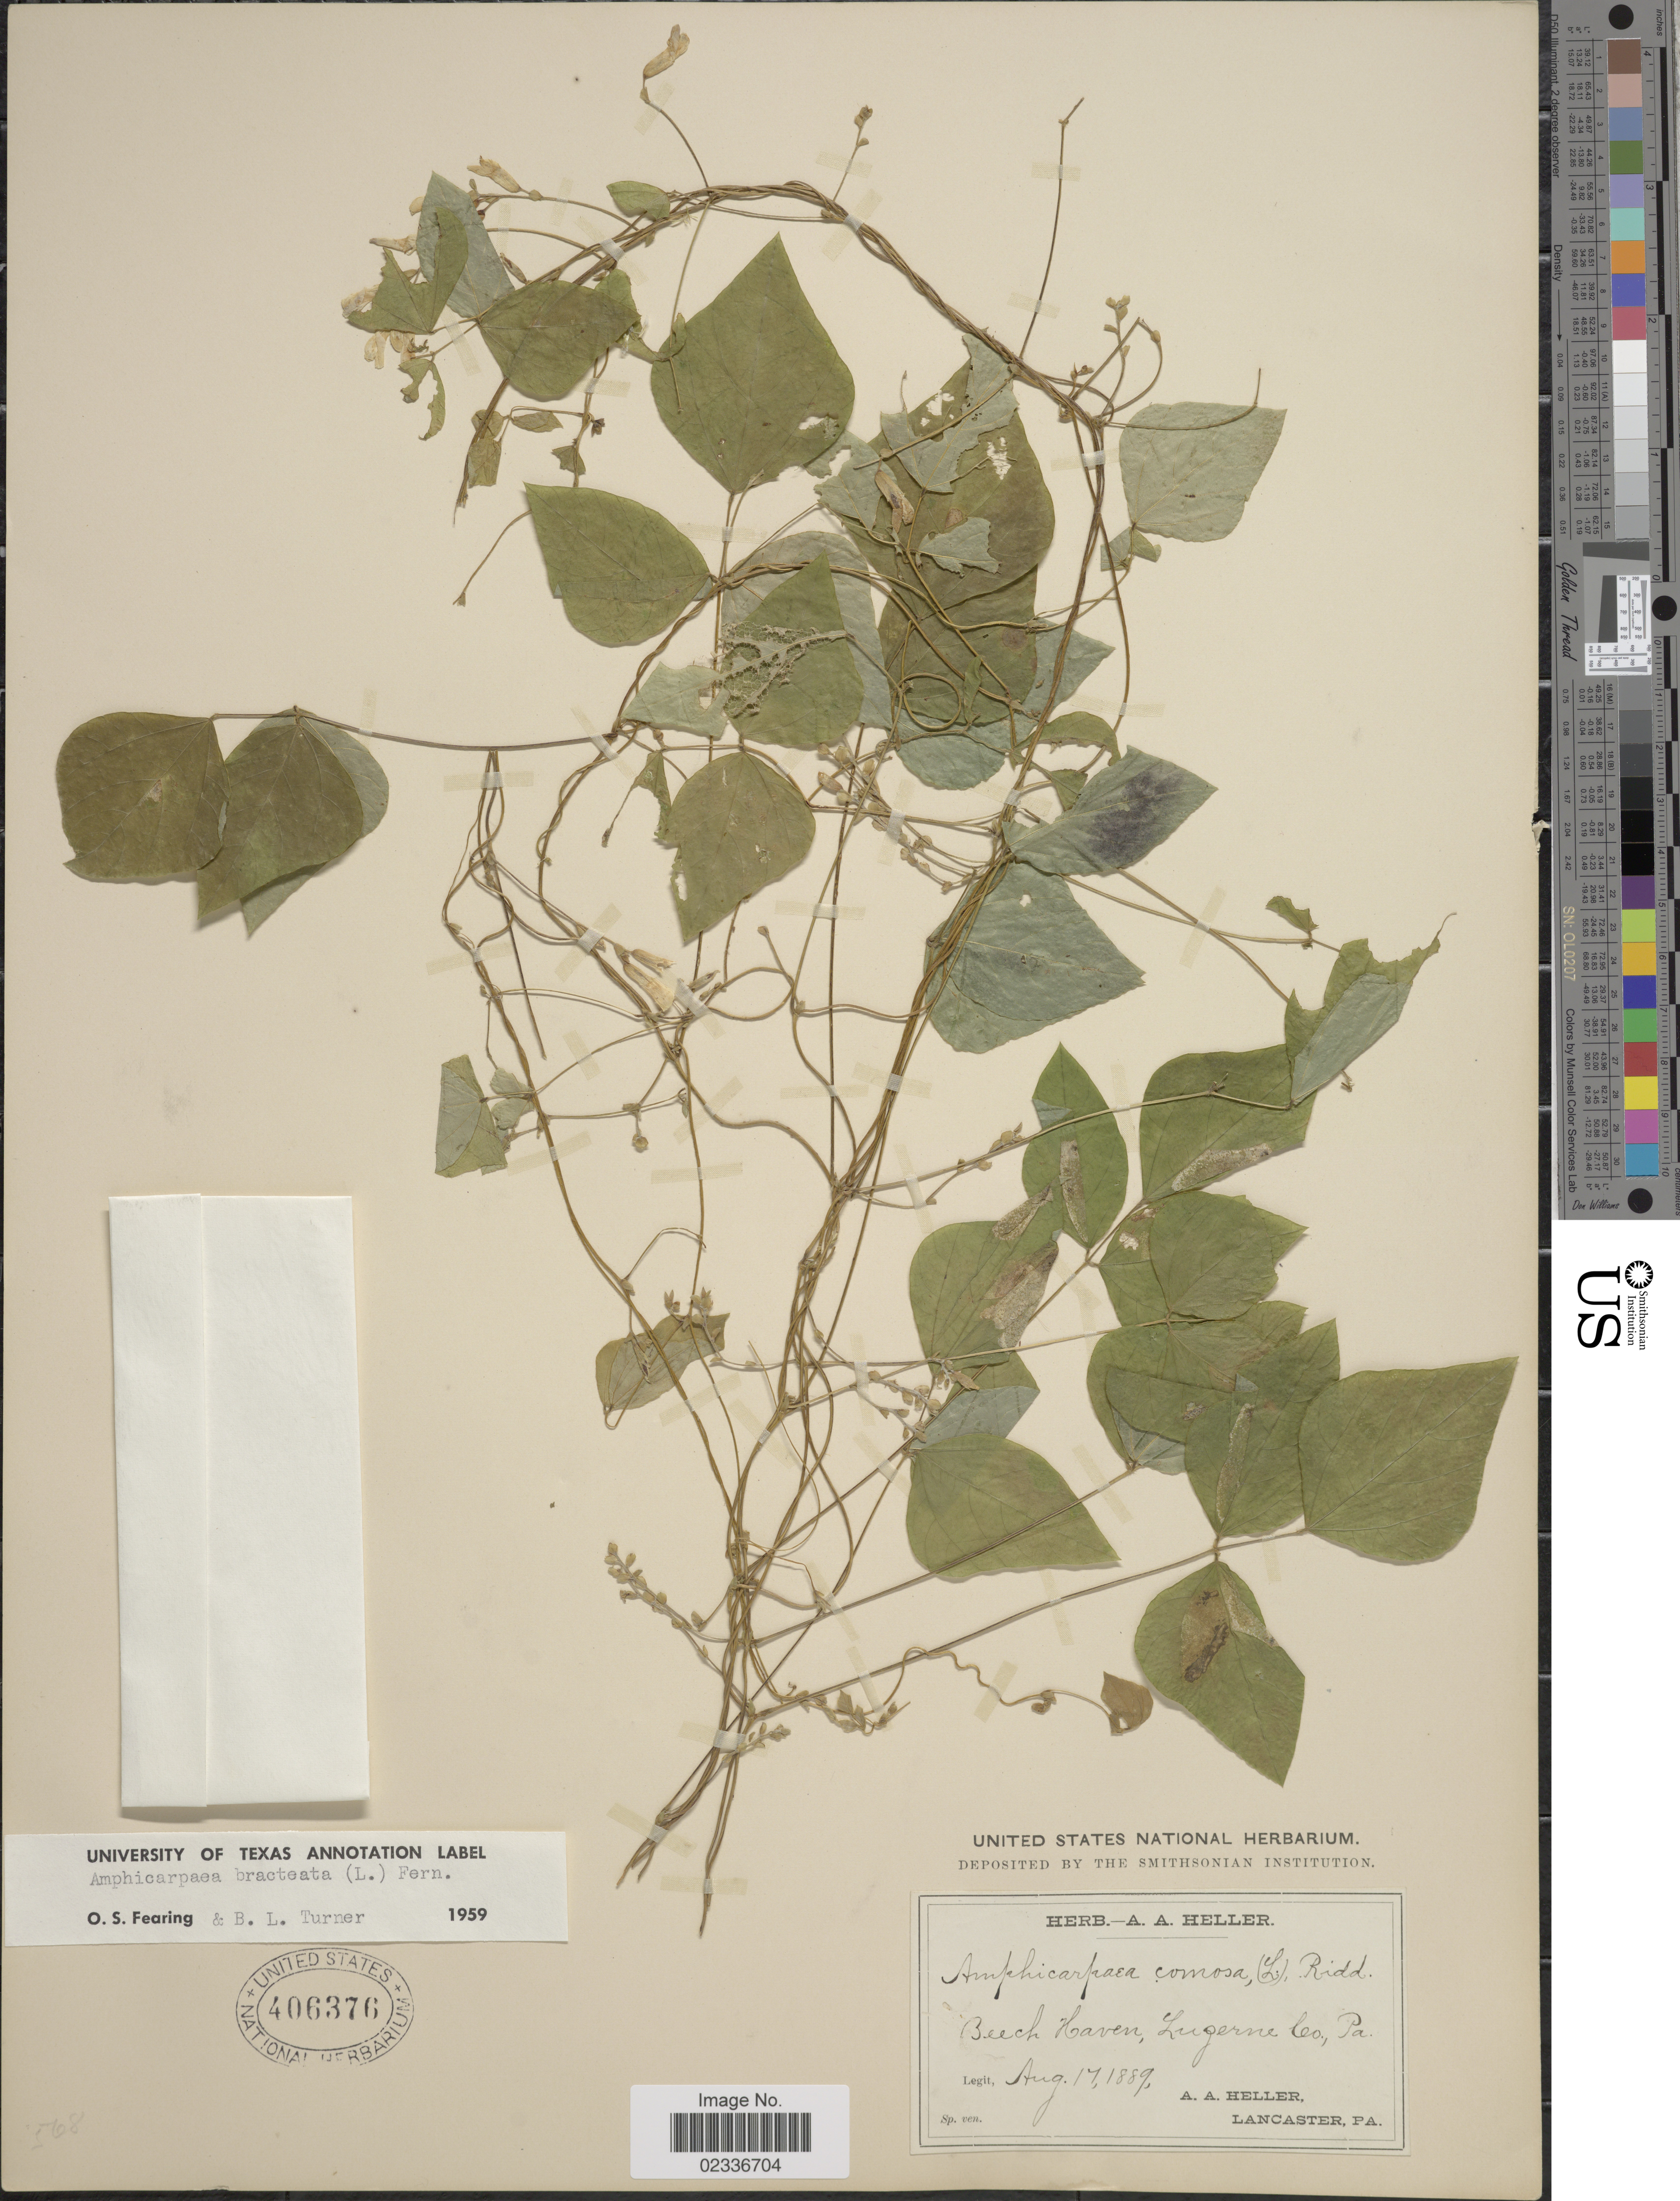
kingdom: Plantae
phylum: Tracheophyta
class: Magnoliopsida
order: Fabales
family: Fabaceae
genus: Amphicarpaea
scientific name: Amphicarpaea bracteata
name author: (L.) Fernald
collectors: A. A. Heller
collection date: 1889-08-17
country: United States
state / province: Pennsylvania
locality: Beech Haven, Luzerne Co.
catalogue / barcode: US 406376